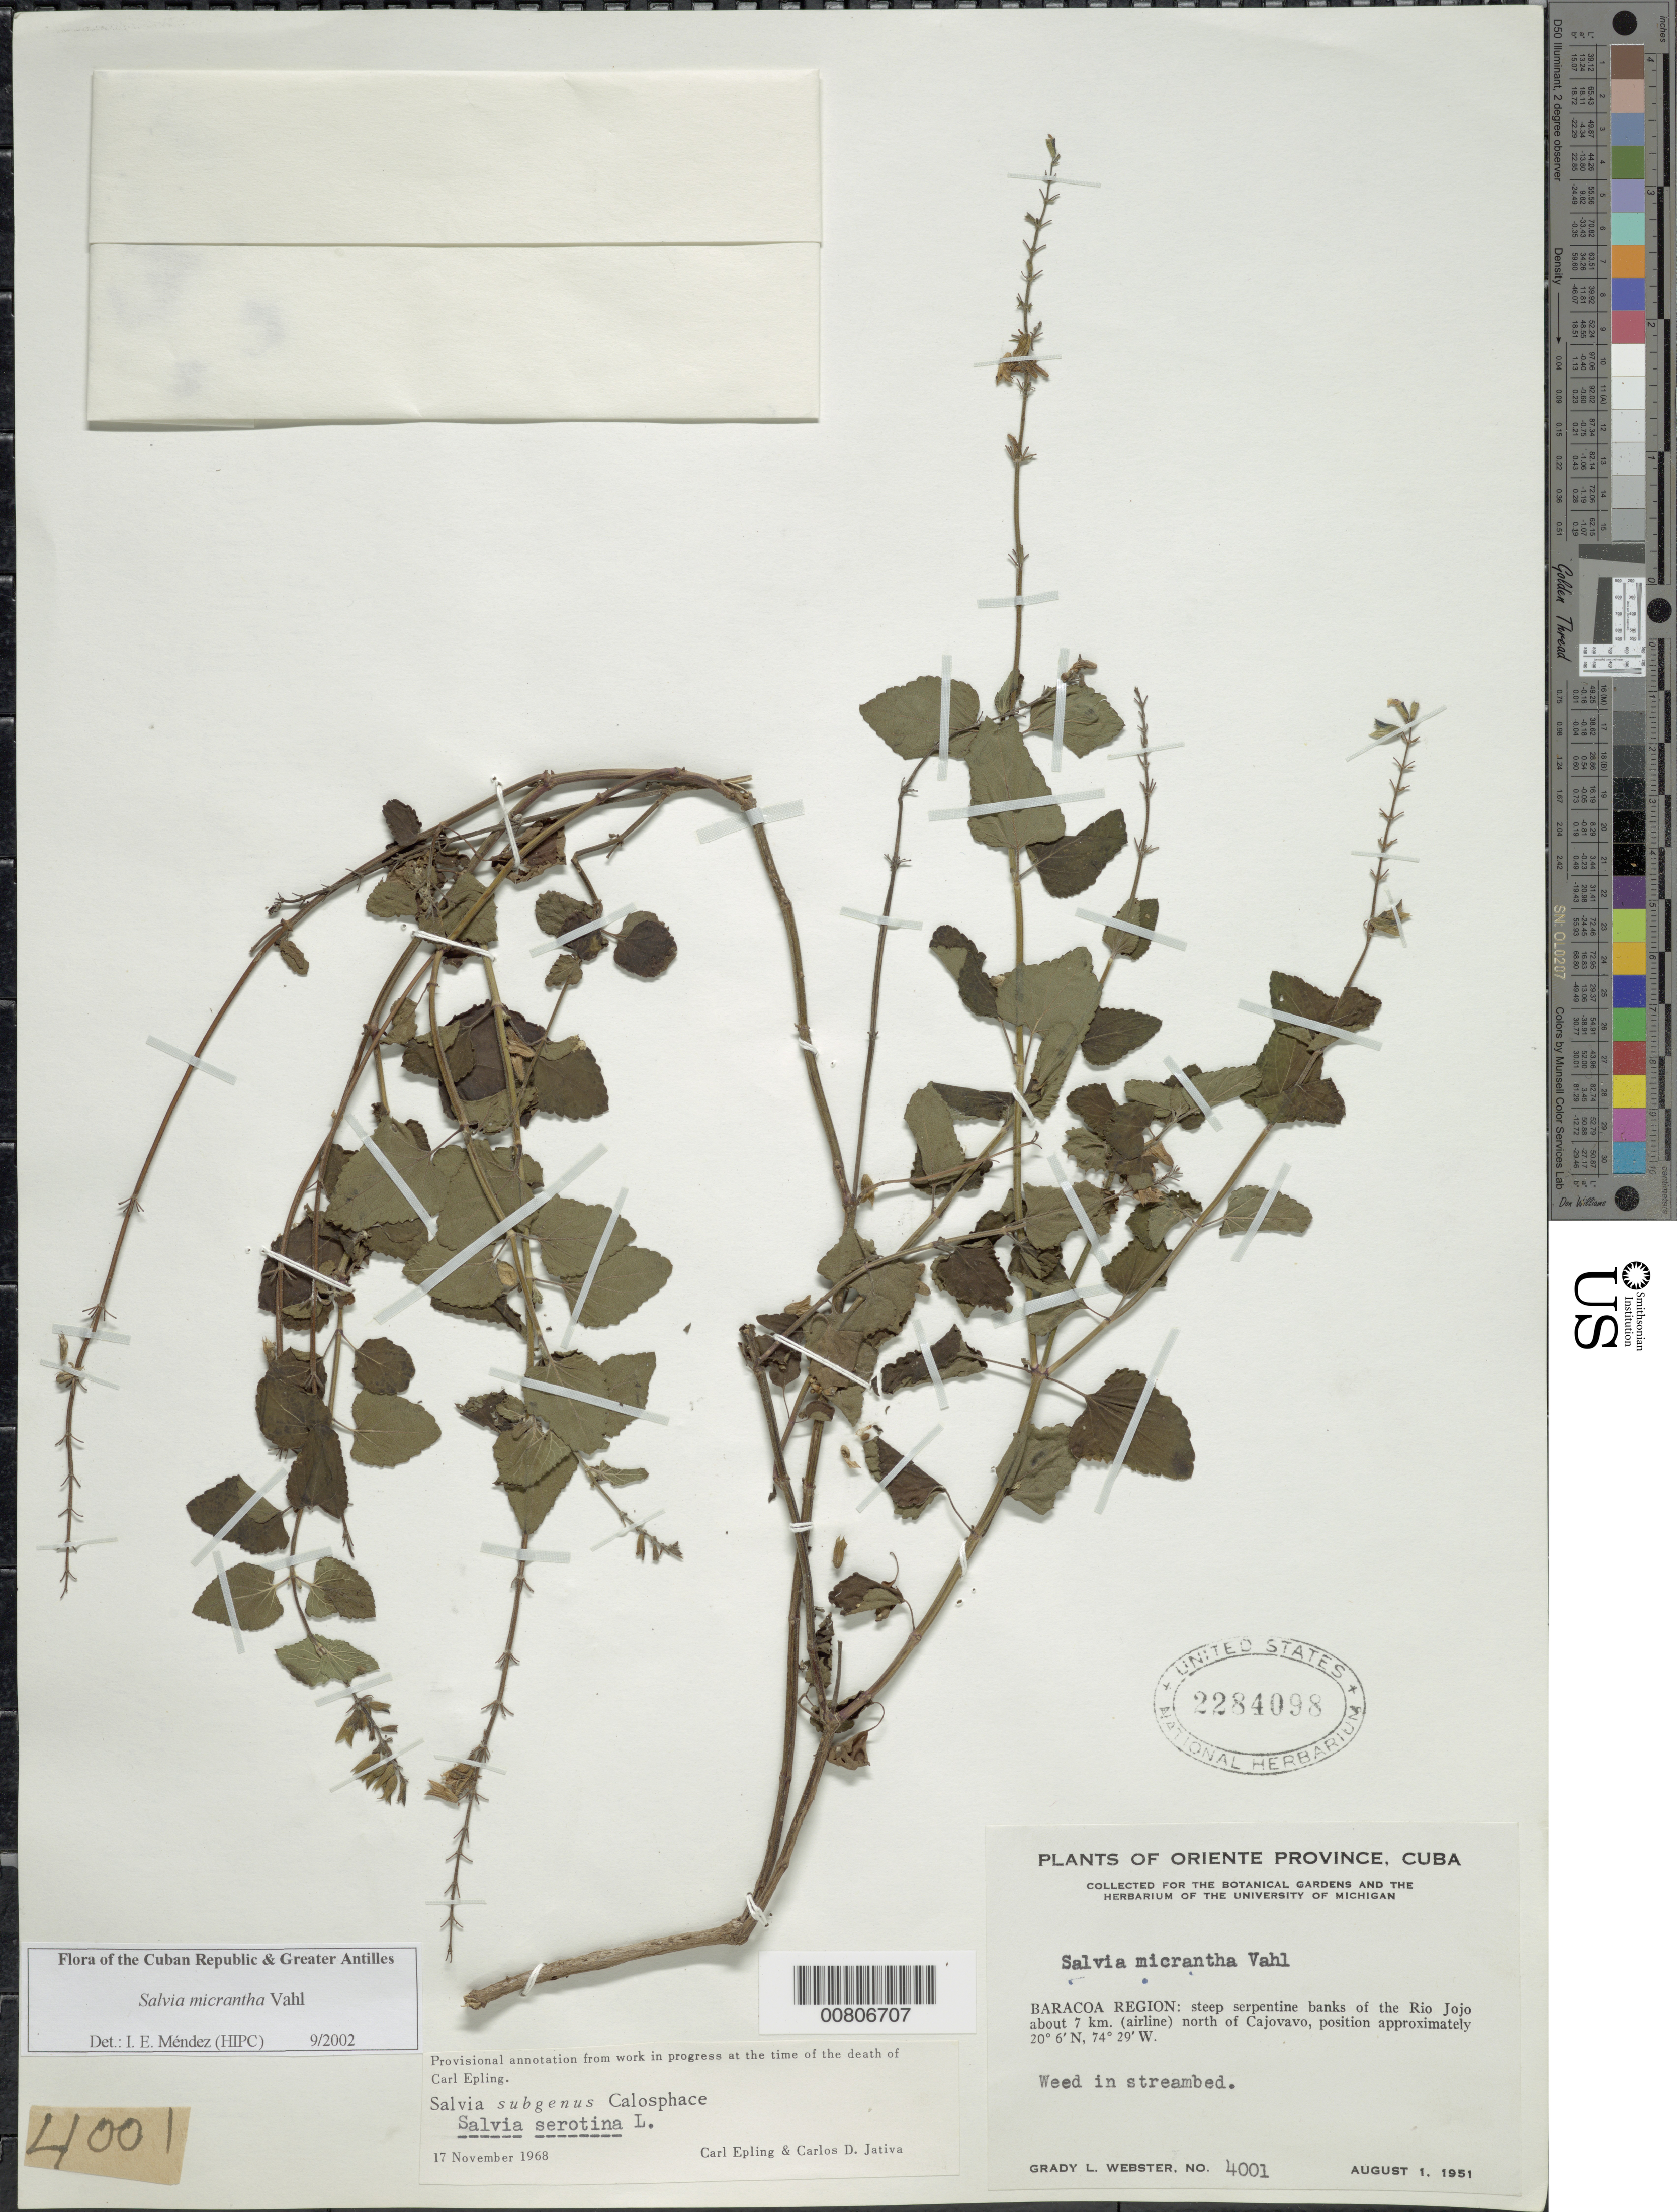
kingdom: Plantae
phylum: Tracheophyta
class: Magnoliopsida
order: Lamiales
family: Lamiaceae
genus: Salvia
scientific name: Salvia micrantha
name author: Vahl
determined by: Méndez, Isidro E., (HIPC)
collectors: G. L. Webster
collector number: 4001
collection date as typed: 01 Aug 1951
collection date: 1951-08-01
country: Cuba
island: Cuba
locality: Baracoa region, Rio Jojo, 7 km (airline) N of Cajovavo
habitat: Steep serpentine banks of river; in streambed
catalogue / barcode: US 2284098